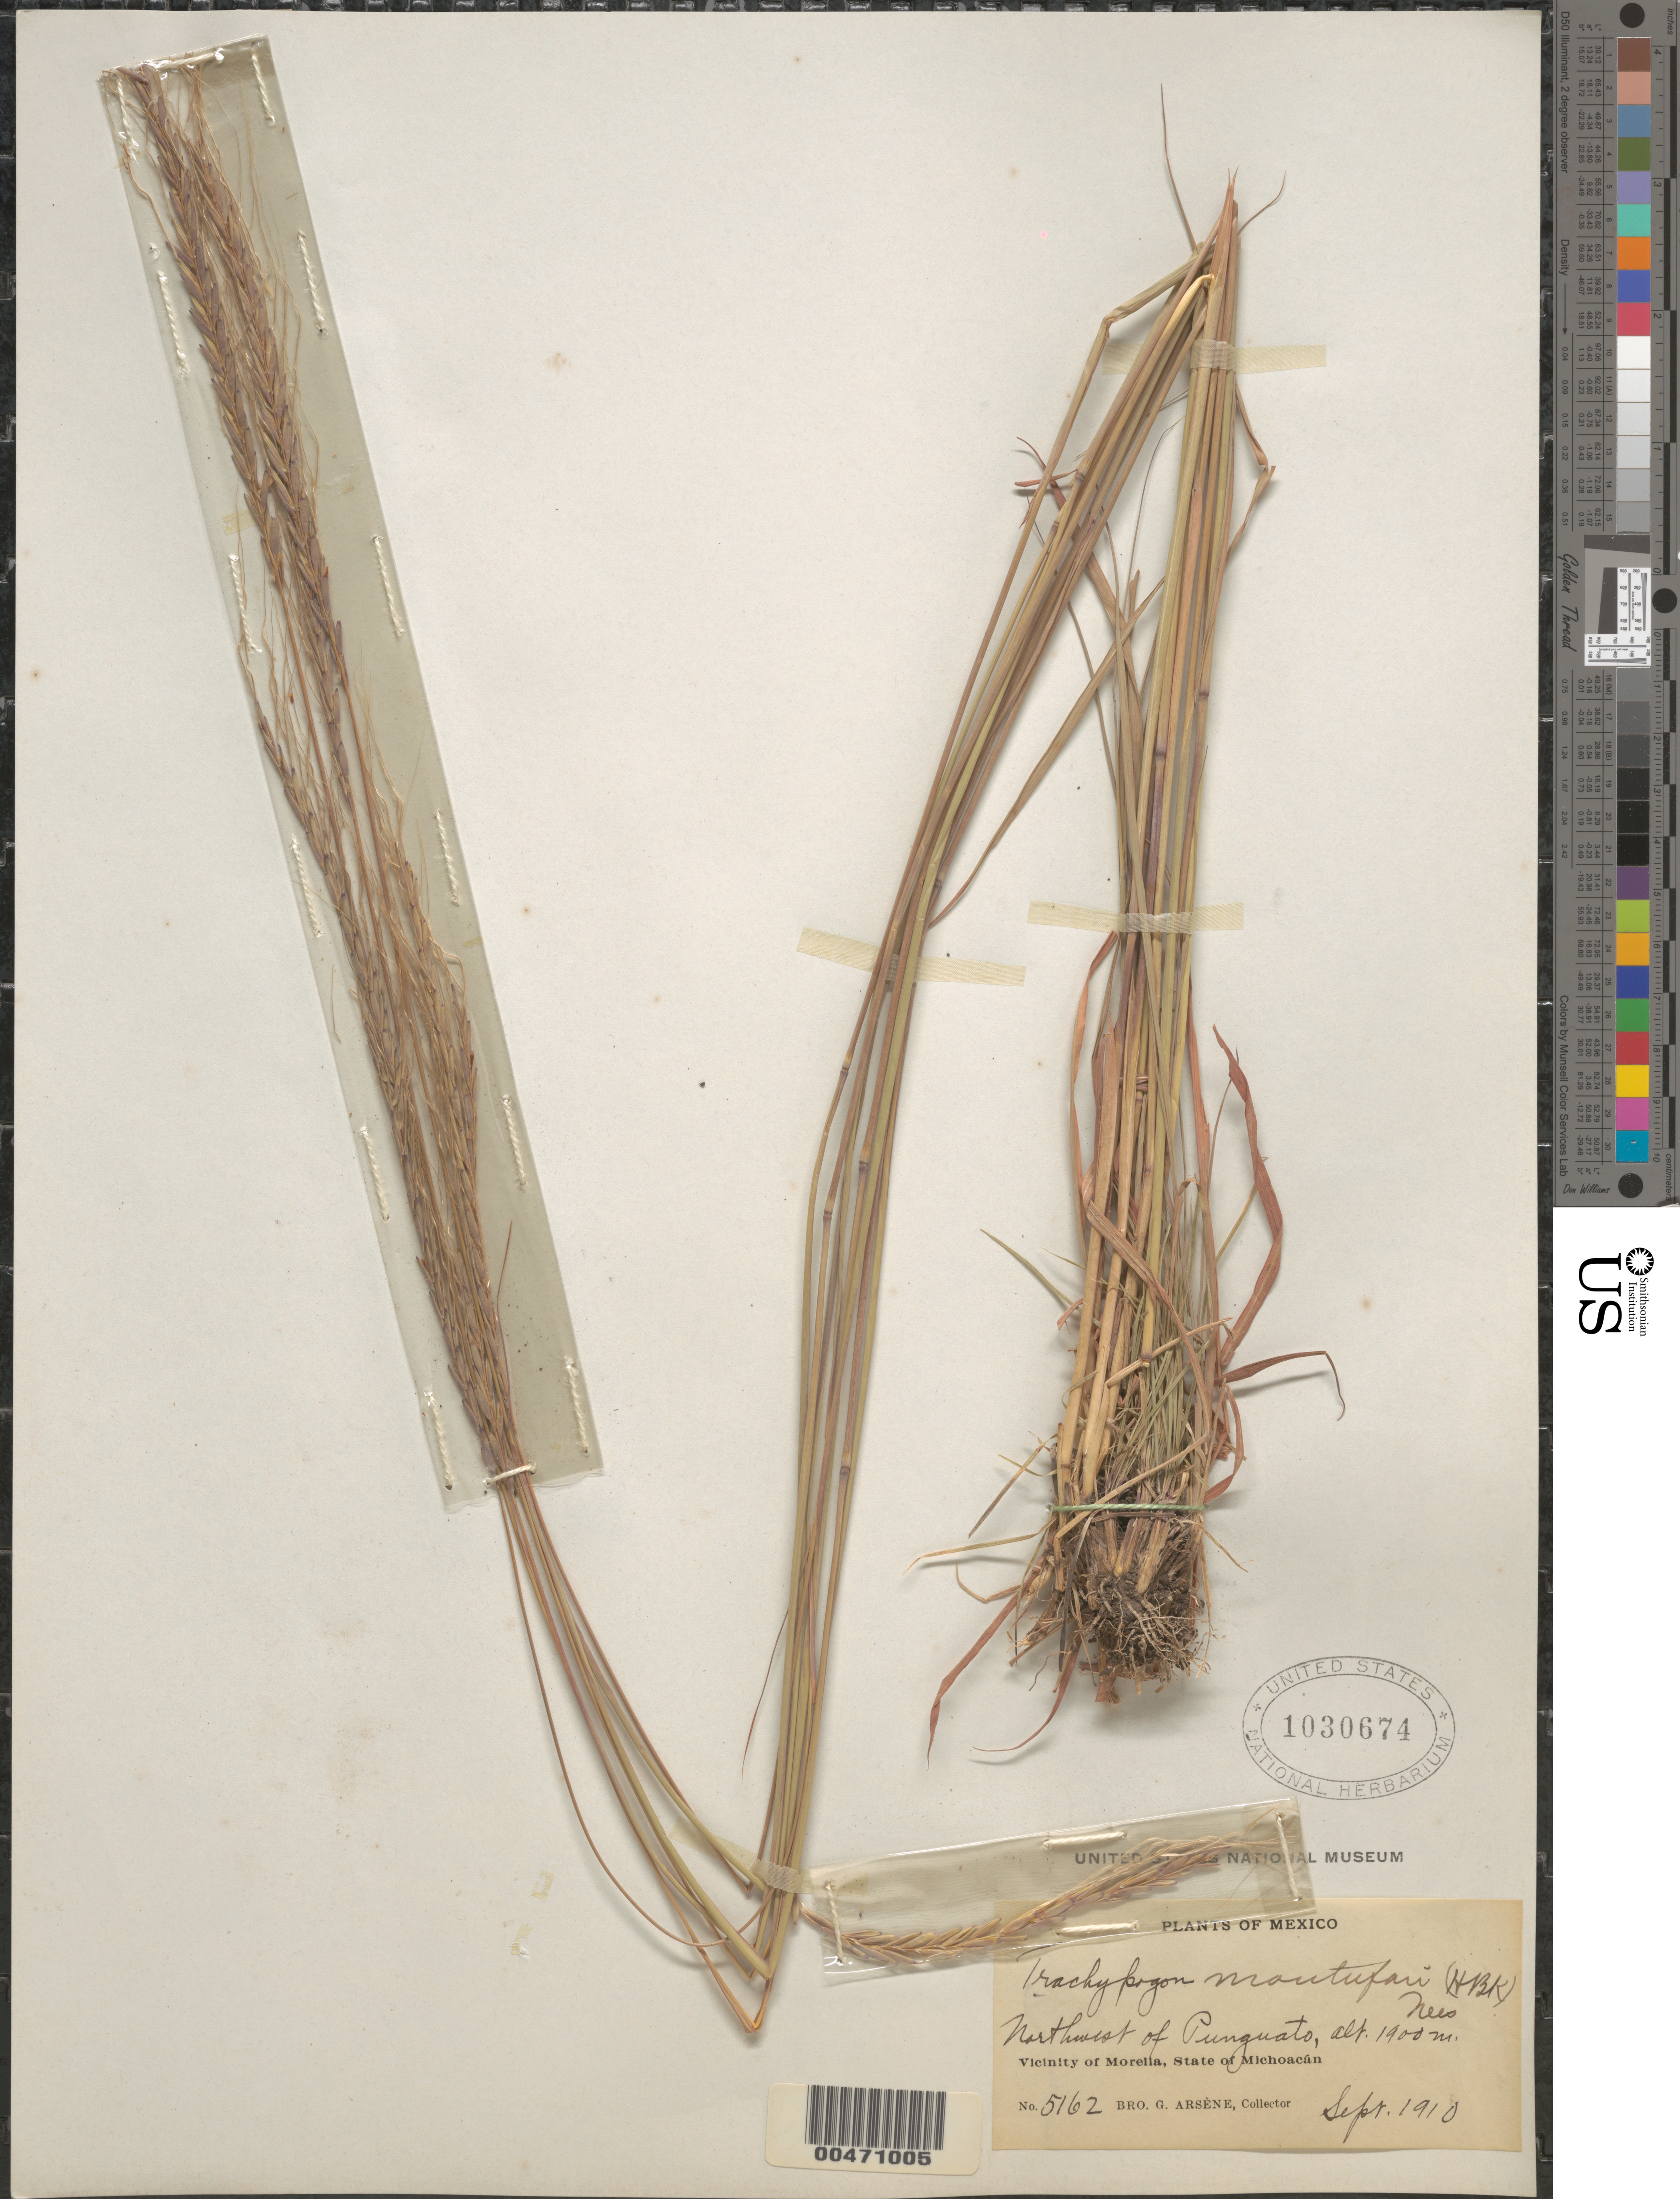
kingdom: Plantae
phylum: Tracheophyta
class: Liliopsida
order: Poales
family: Poaceae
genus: Trachypogon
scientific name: Trachypogon secundus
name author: (J. Presl) Scribn.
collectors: Bro. G. Arsène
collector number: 5162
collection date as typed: Sep 1910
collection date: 1910-09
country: Mexico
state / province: Michoacán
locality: NW of Punguato, vicinity of Morelia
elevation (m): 1900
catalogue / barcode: US 1030674